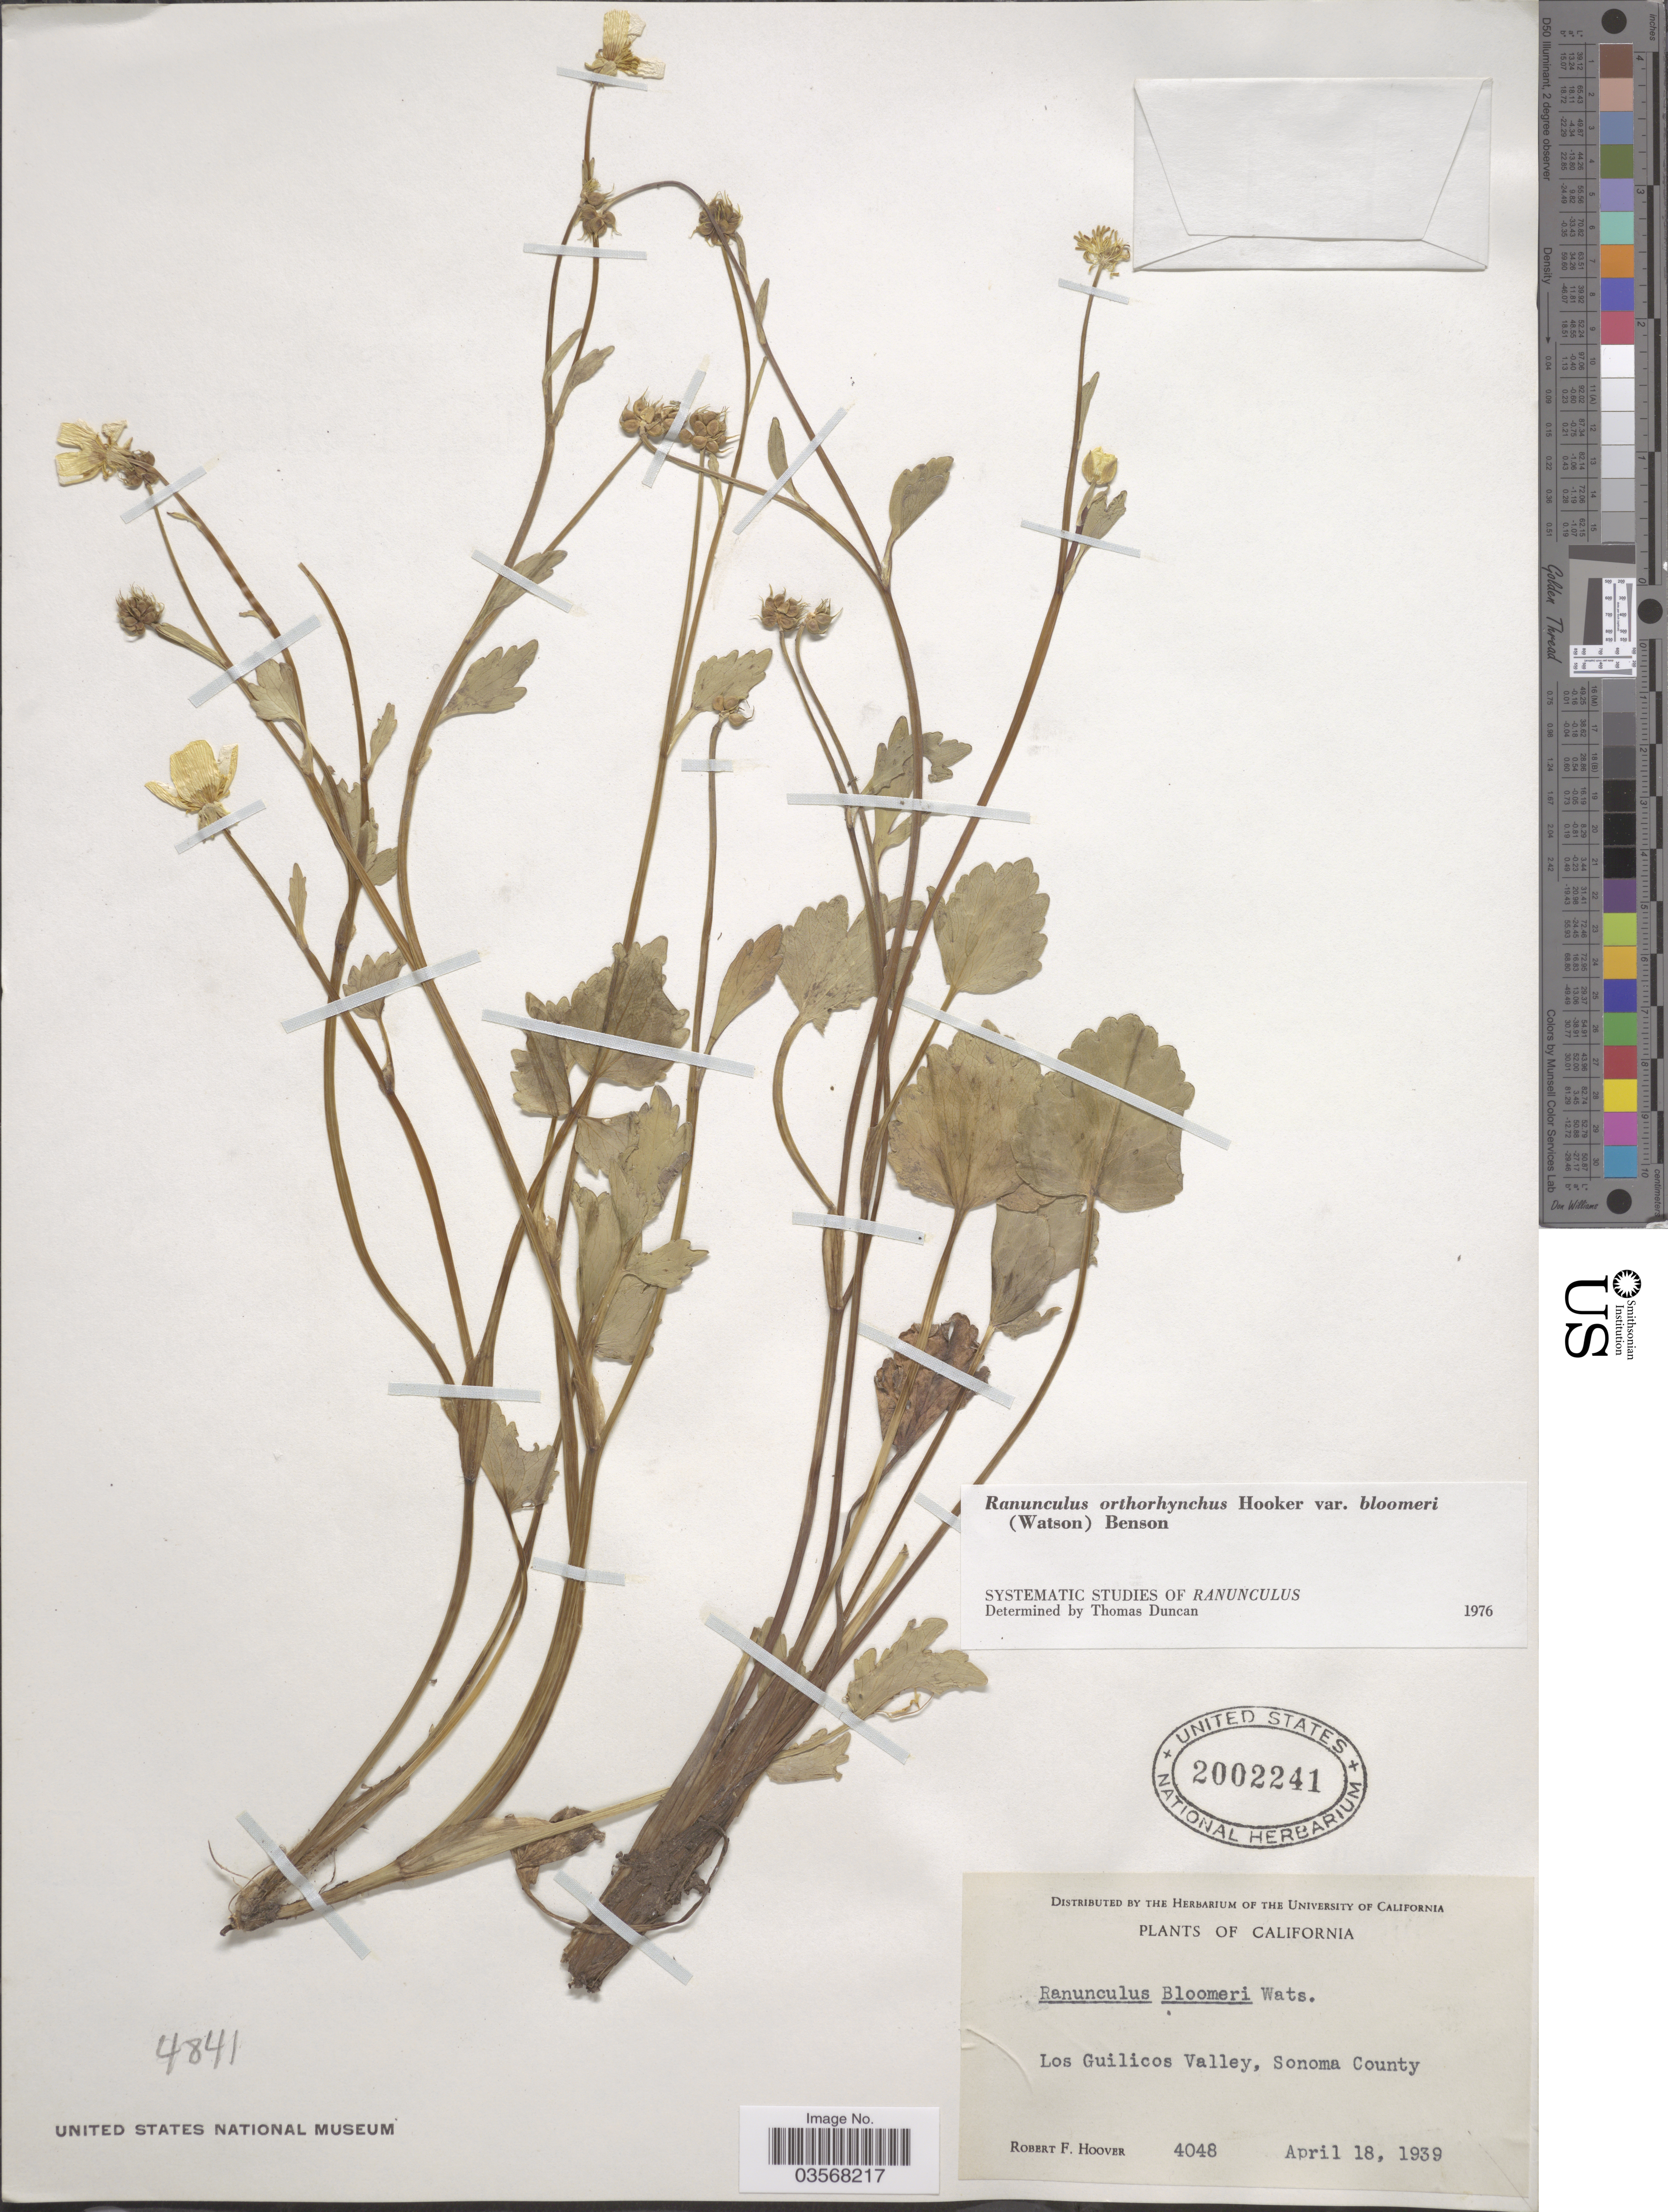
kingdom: Plantae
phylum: Tracheophyta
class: Magnoliopsida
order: Ranunculales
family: Ranunculaceae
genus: Ranunculus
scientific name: Ranunculus orthorhynchus var. bloomeri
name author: (S. Watson) L.D. Benson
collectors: R. F. Hoover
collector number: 4048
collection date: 1939-04-18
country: United States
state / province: California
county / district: Sonoma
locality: Los Guilicos Valley, Sonoma County.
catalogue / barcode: US 2002241